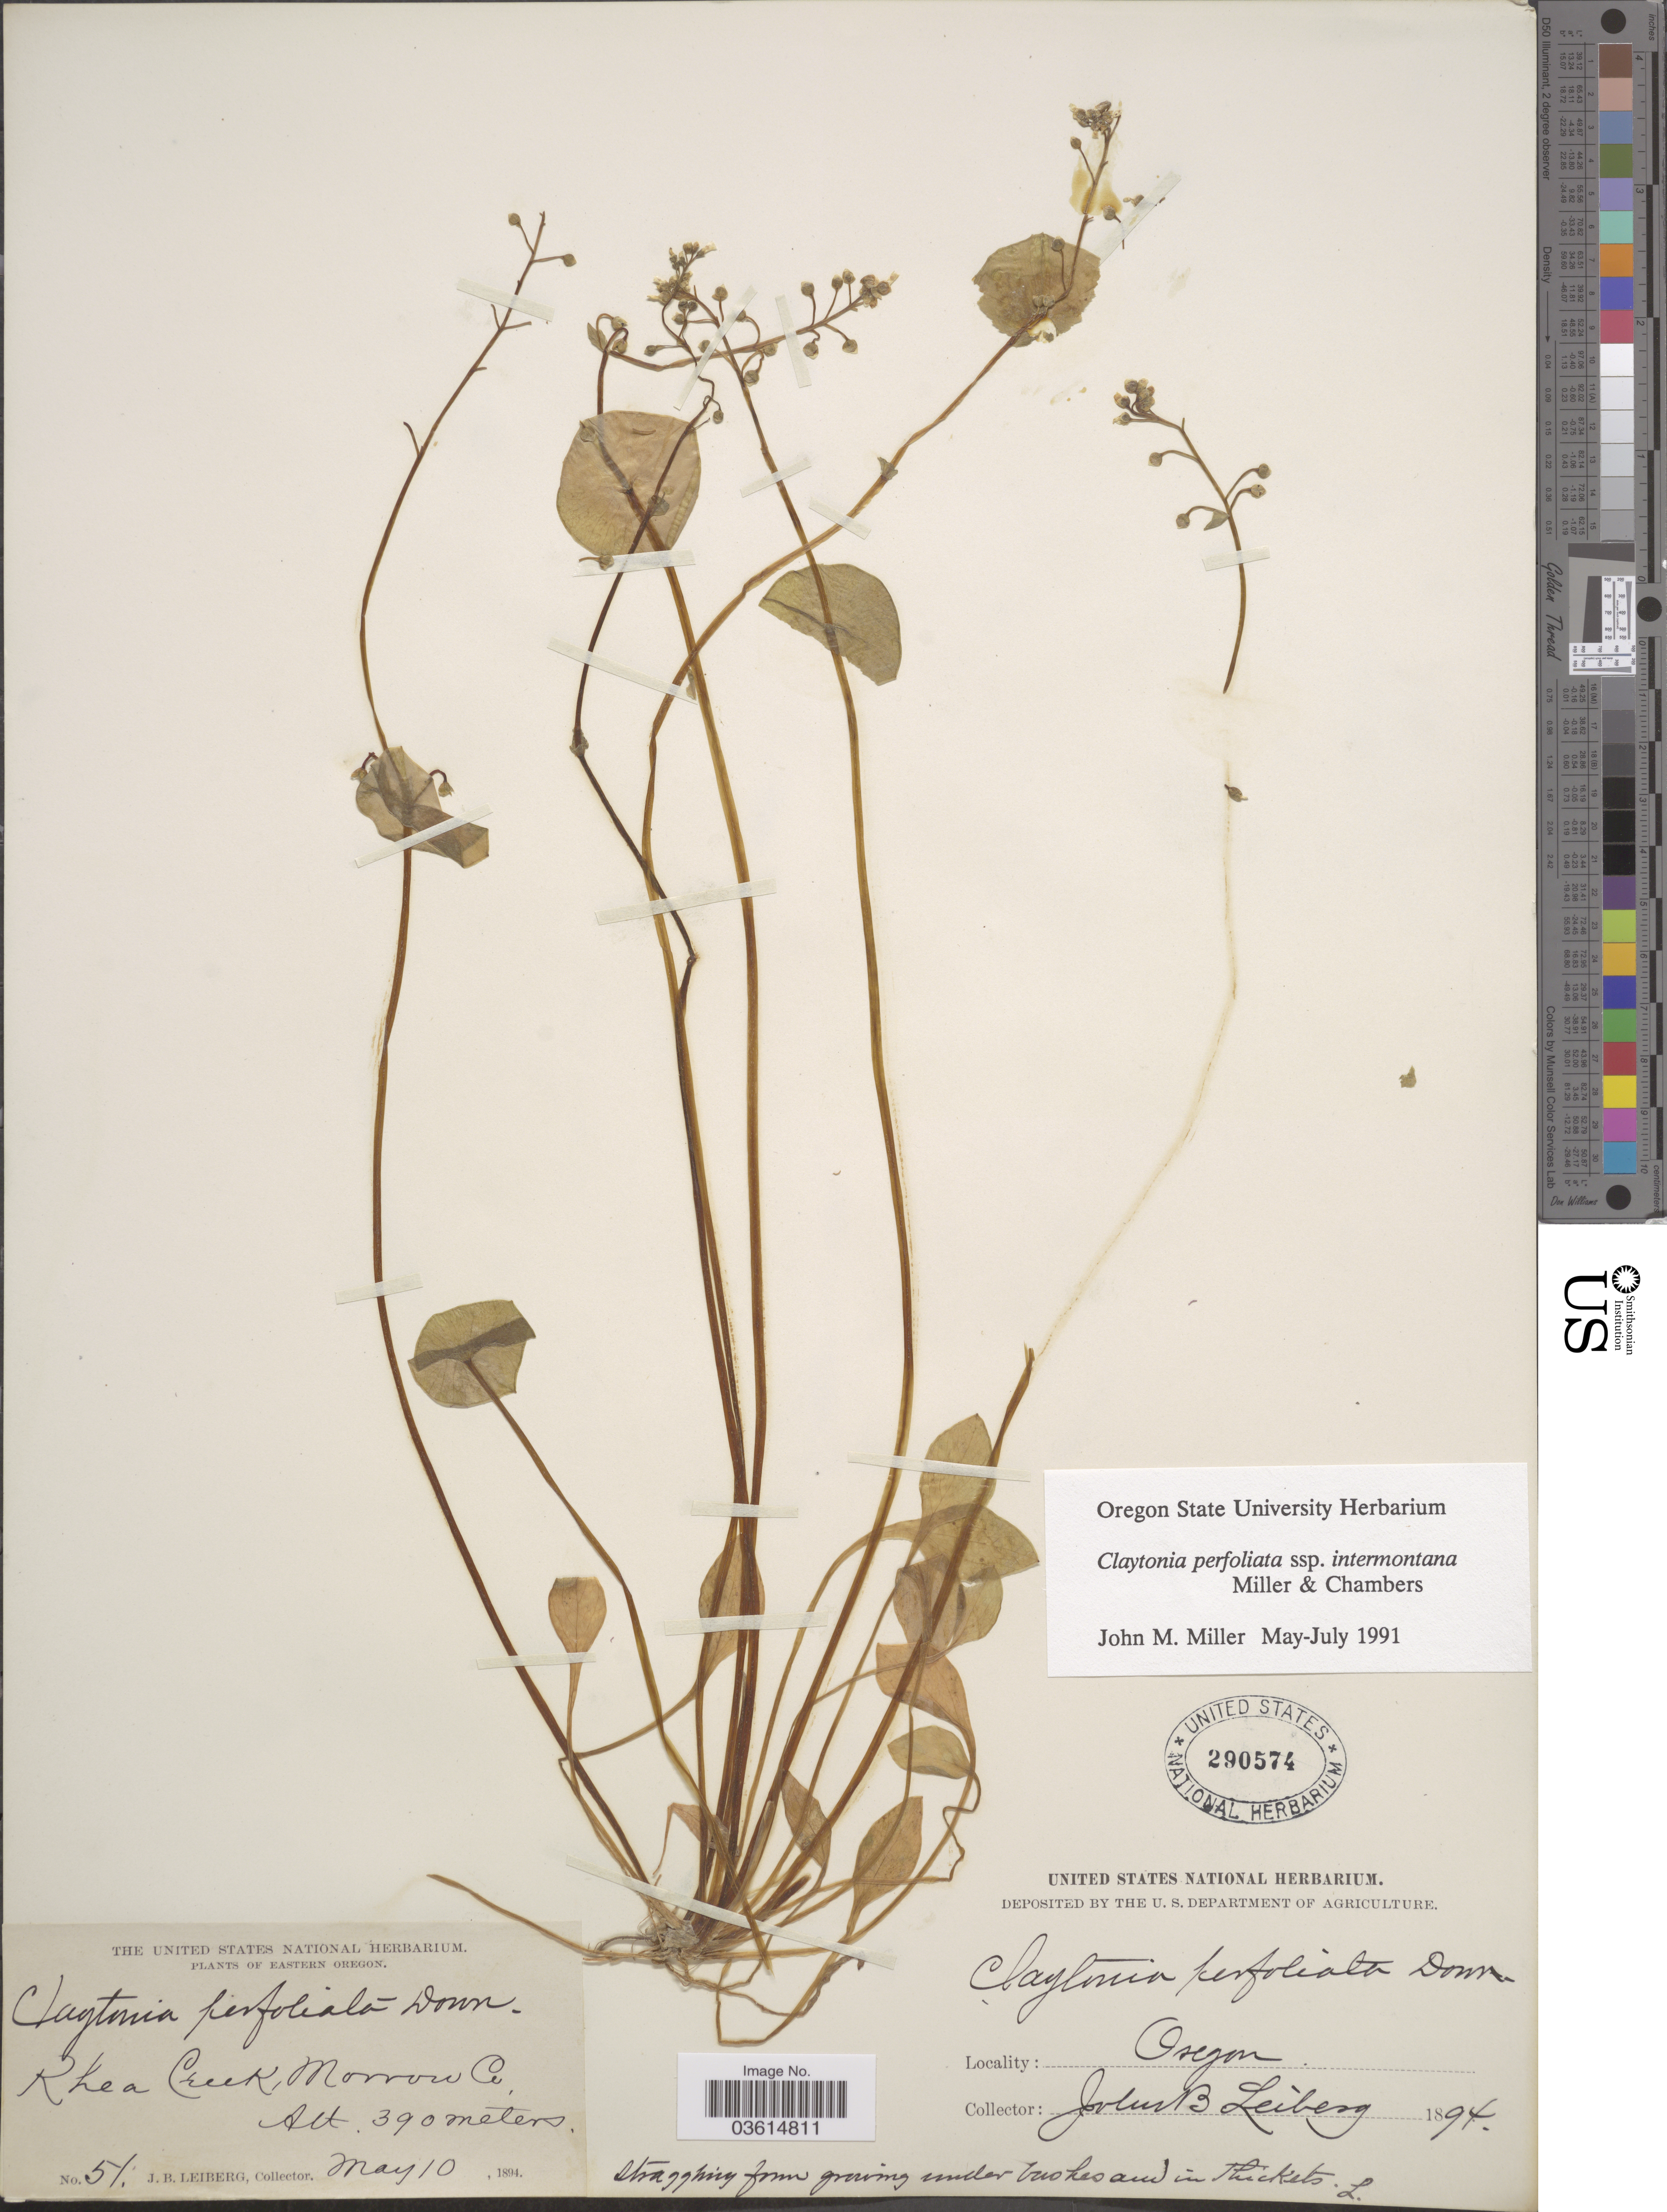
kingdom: Plantae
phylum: Tracheophyta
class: Magnoliopsida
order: Caryophyllales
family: Montiaceae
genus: Claytonia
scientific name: Claytonia perfoliata subsp. intermontana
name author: Mill. & Chambers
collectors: J. B. Leiberg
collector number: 51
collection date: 1894-05-10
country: United States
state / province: Oregon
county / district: Morrow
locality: Eastern Oregon. Rhea Creek, Morrow Co.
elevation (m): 390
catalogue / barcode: US 290574